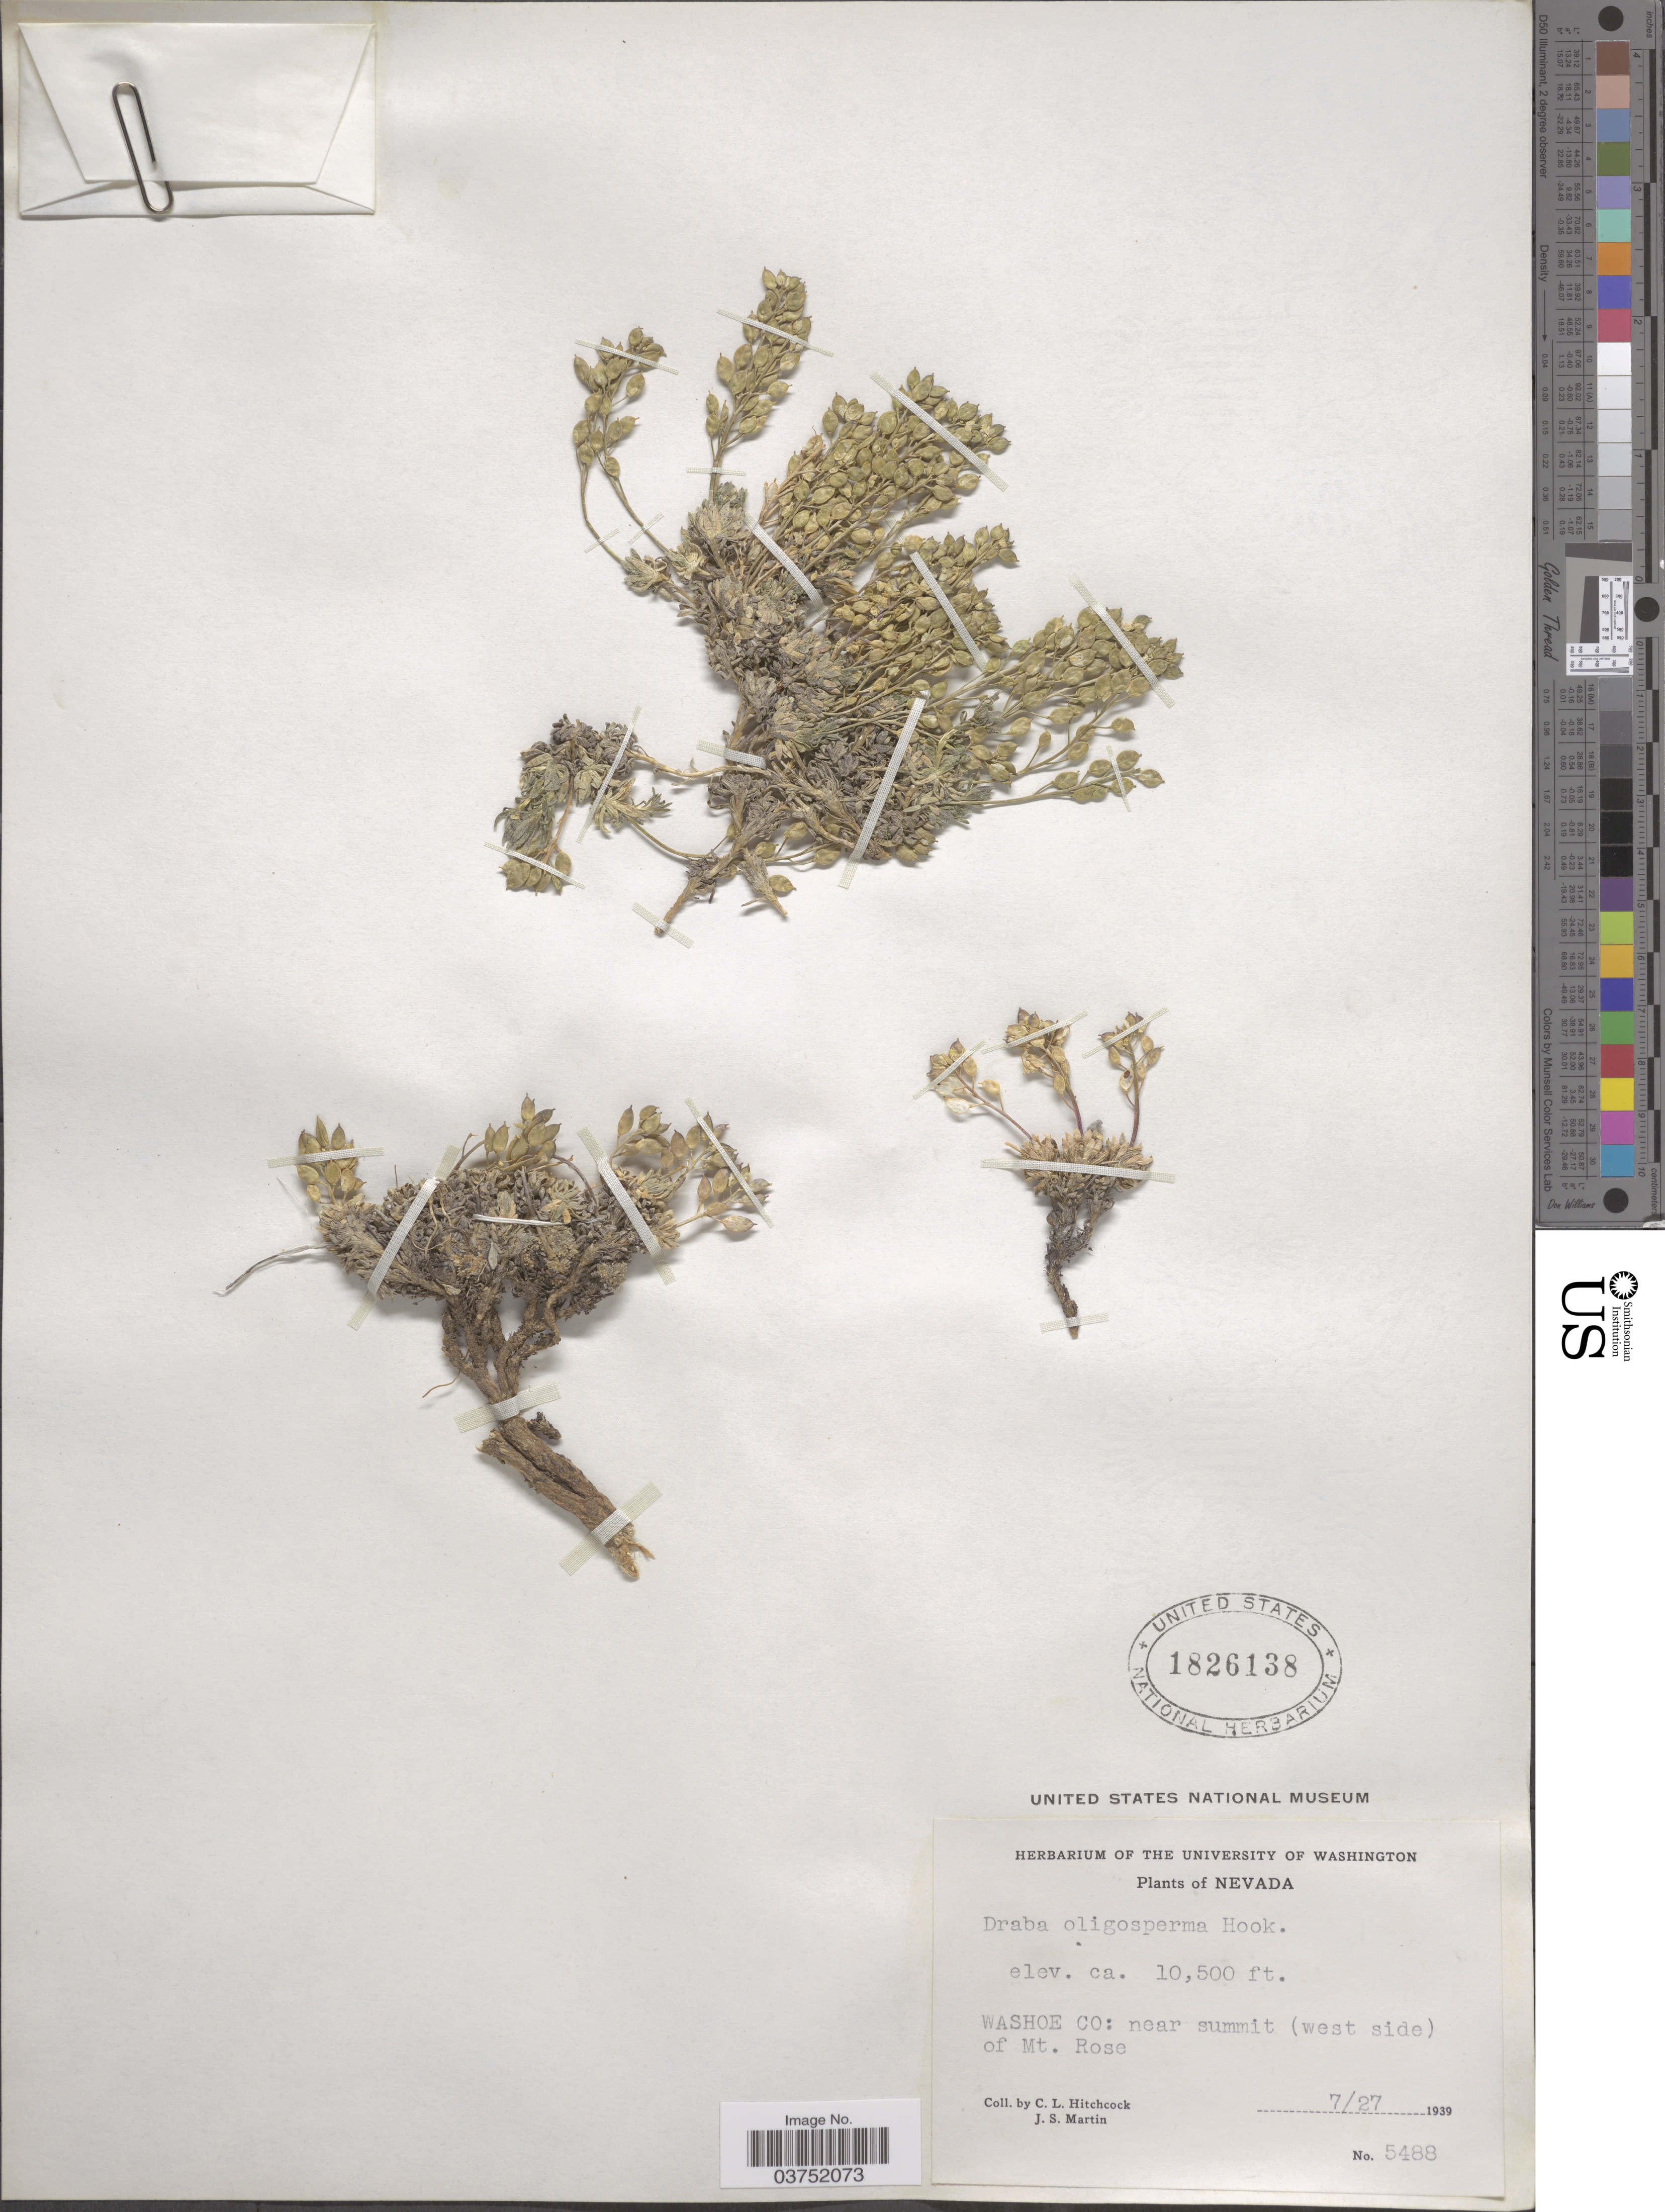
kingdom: Plantae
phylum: Tracheophyta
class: Magnoliopsida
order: Brassicales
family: Brassicaceae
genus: Draba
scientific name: Draba oligosperma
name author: Hook.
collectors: C. L. Hitchcock & J. S. Martin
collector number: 5488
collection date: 1939-07-27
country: United States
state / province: Nevada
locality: Washoe Co: near summit (west side) of Mt. Rose.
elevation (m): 3200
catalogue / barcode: US 1826138